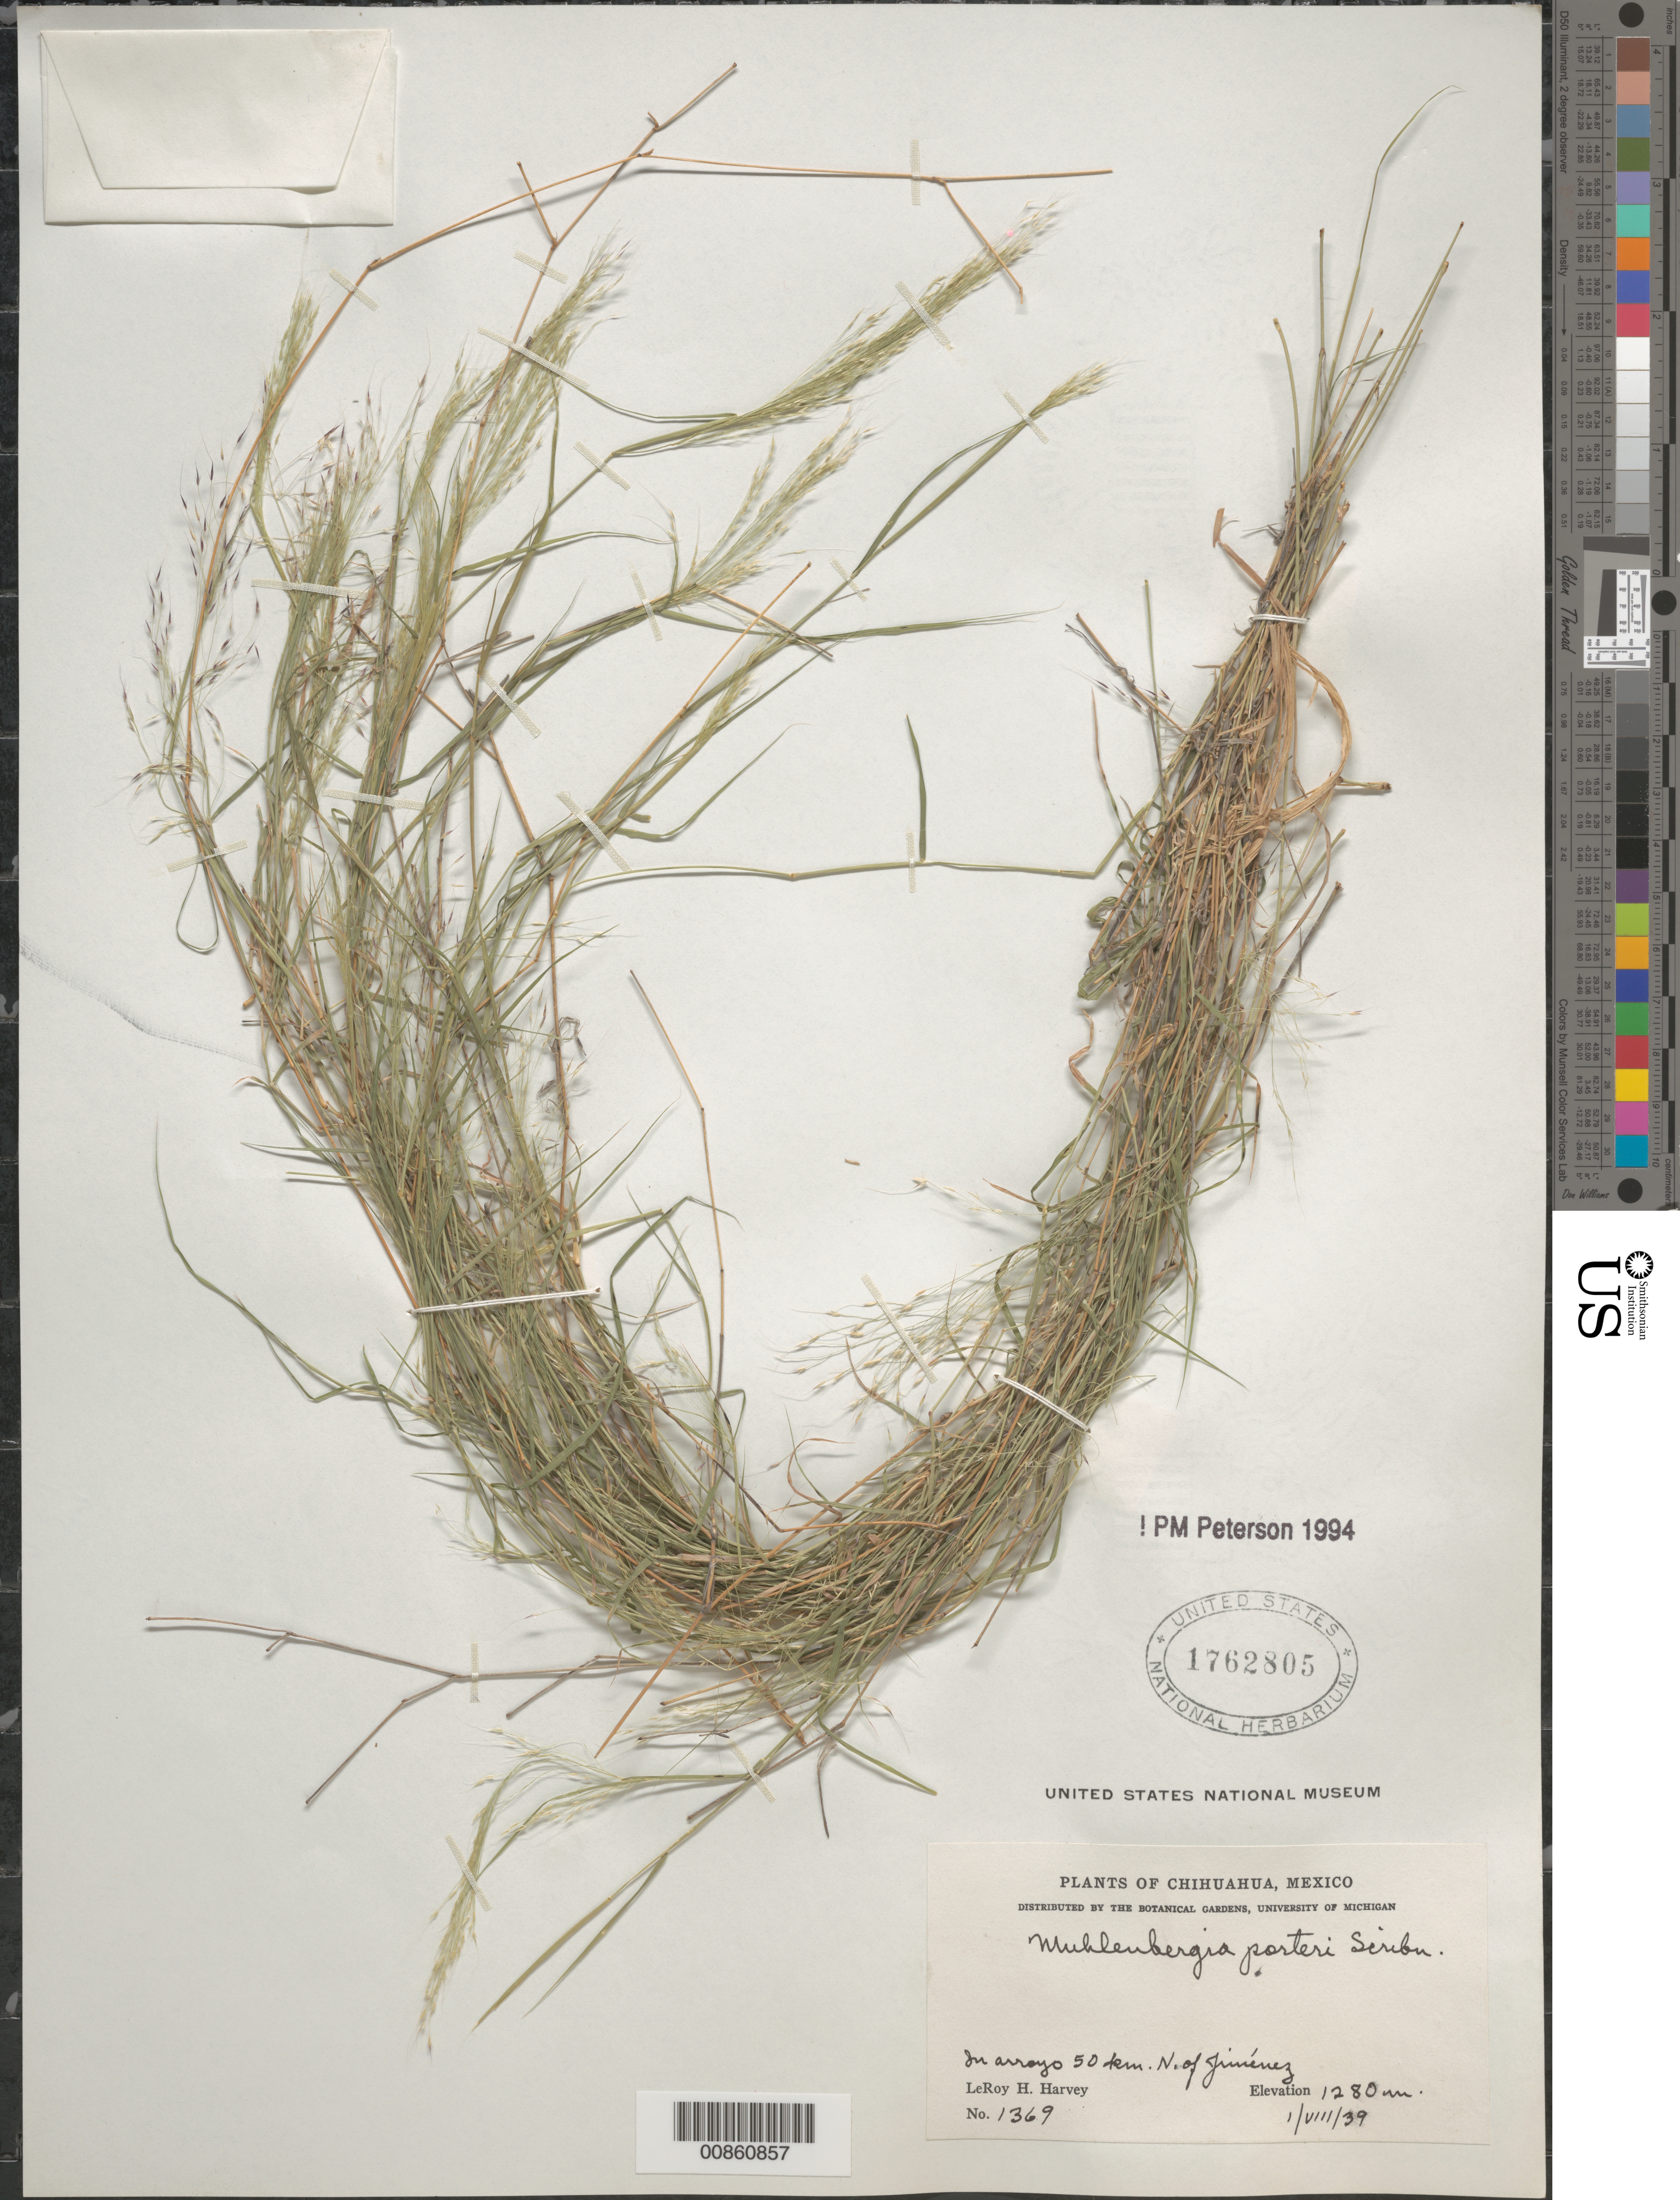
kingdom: Plantae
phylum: Tracheophyta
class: Liliopsida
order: Poales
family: Poaceae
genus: Muhlenbergia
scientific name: Muhlenbergia porteri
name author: Scribn. in W.J. Beal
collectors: L. H. Harvey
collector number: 1369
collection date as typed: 01 Aug 1939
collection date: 1939-08-01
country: Mexico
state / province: Chihuahua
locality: In arroyo 50 km N of Jimenez, Chih.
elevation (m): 1280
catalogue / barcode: US 1762805